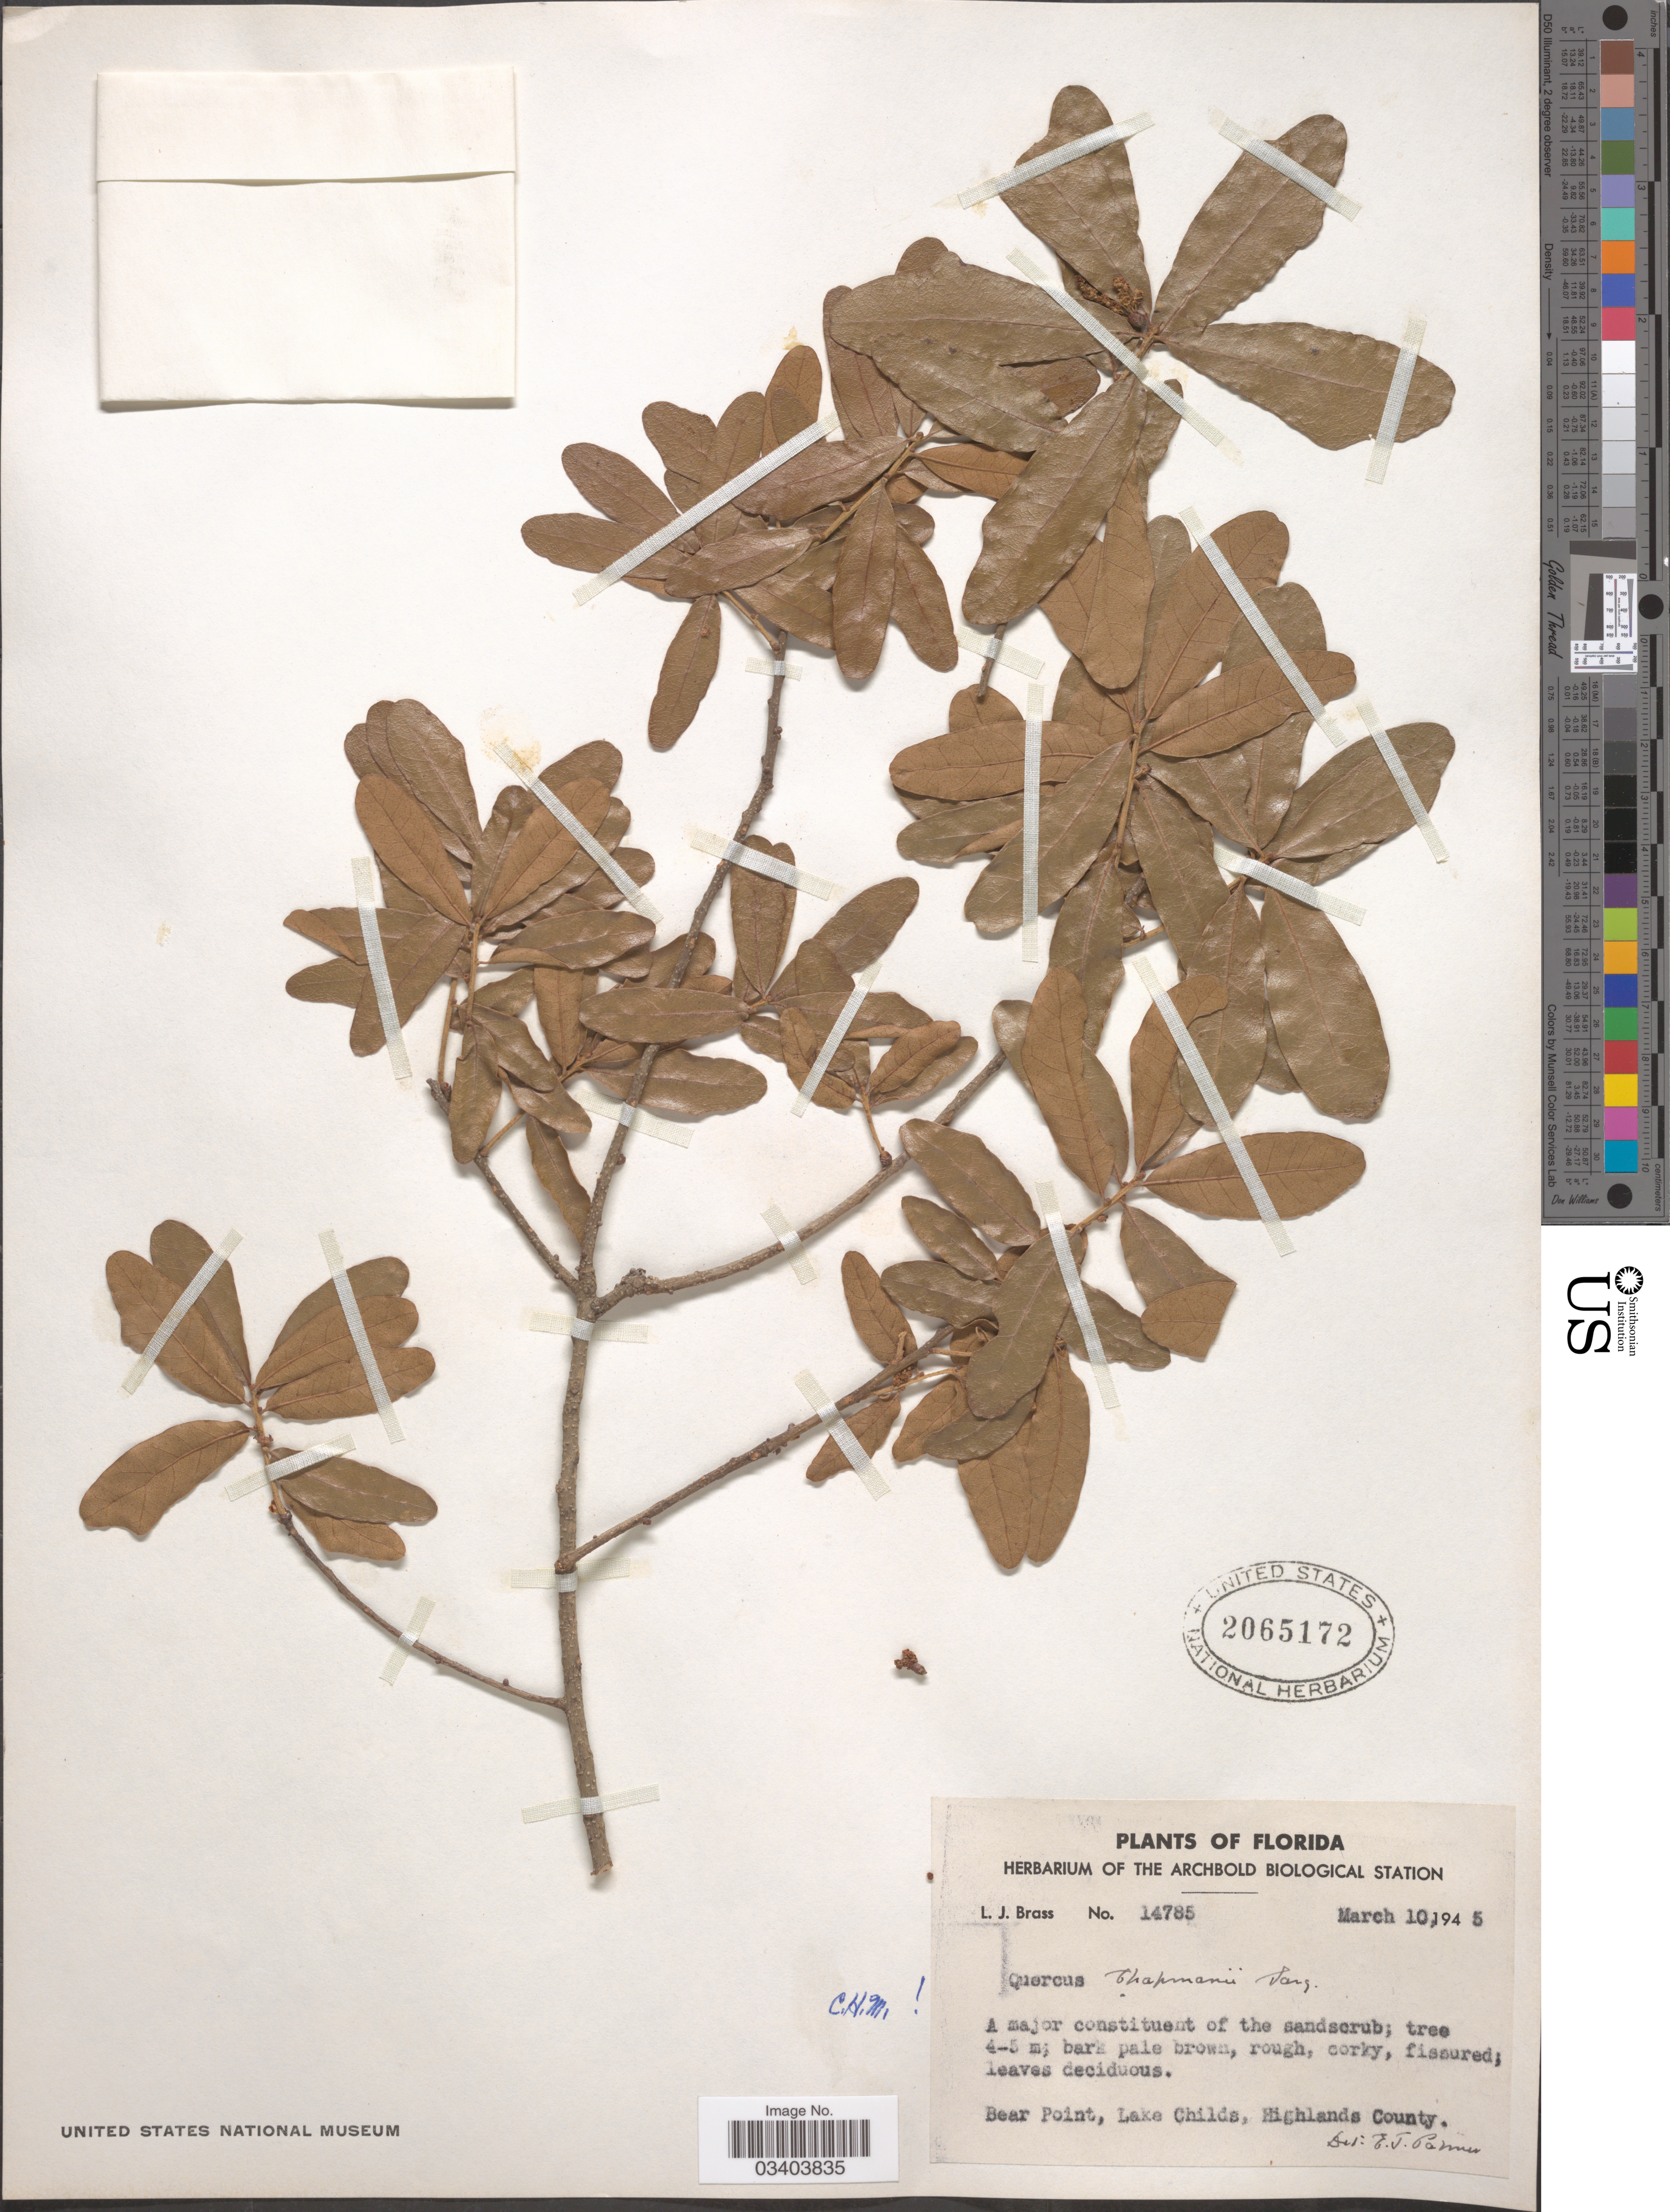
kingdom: Plantae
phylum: Tracheophyta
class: Magnoliopsida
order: Fagales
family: Fagaceae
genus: Quercus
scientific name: Quercus chapmanii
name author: Sarg.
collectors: L. J. Brass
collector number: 14785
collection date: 1945-03-10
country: United States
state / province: Florida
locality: Bear Point, Lake Childs, Highlands County.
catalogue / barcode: US 2065172